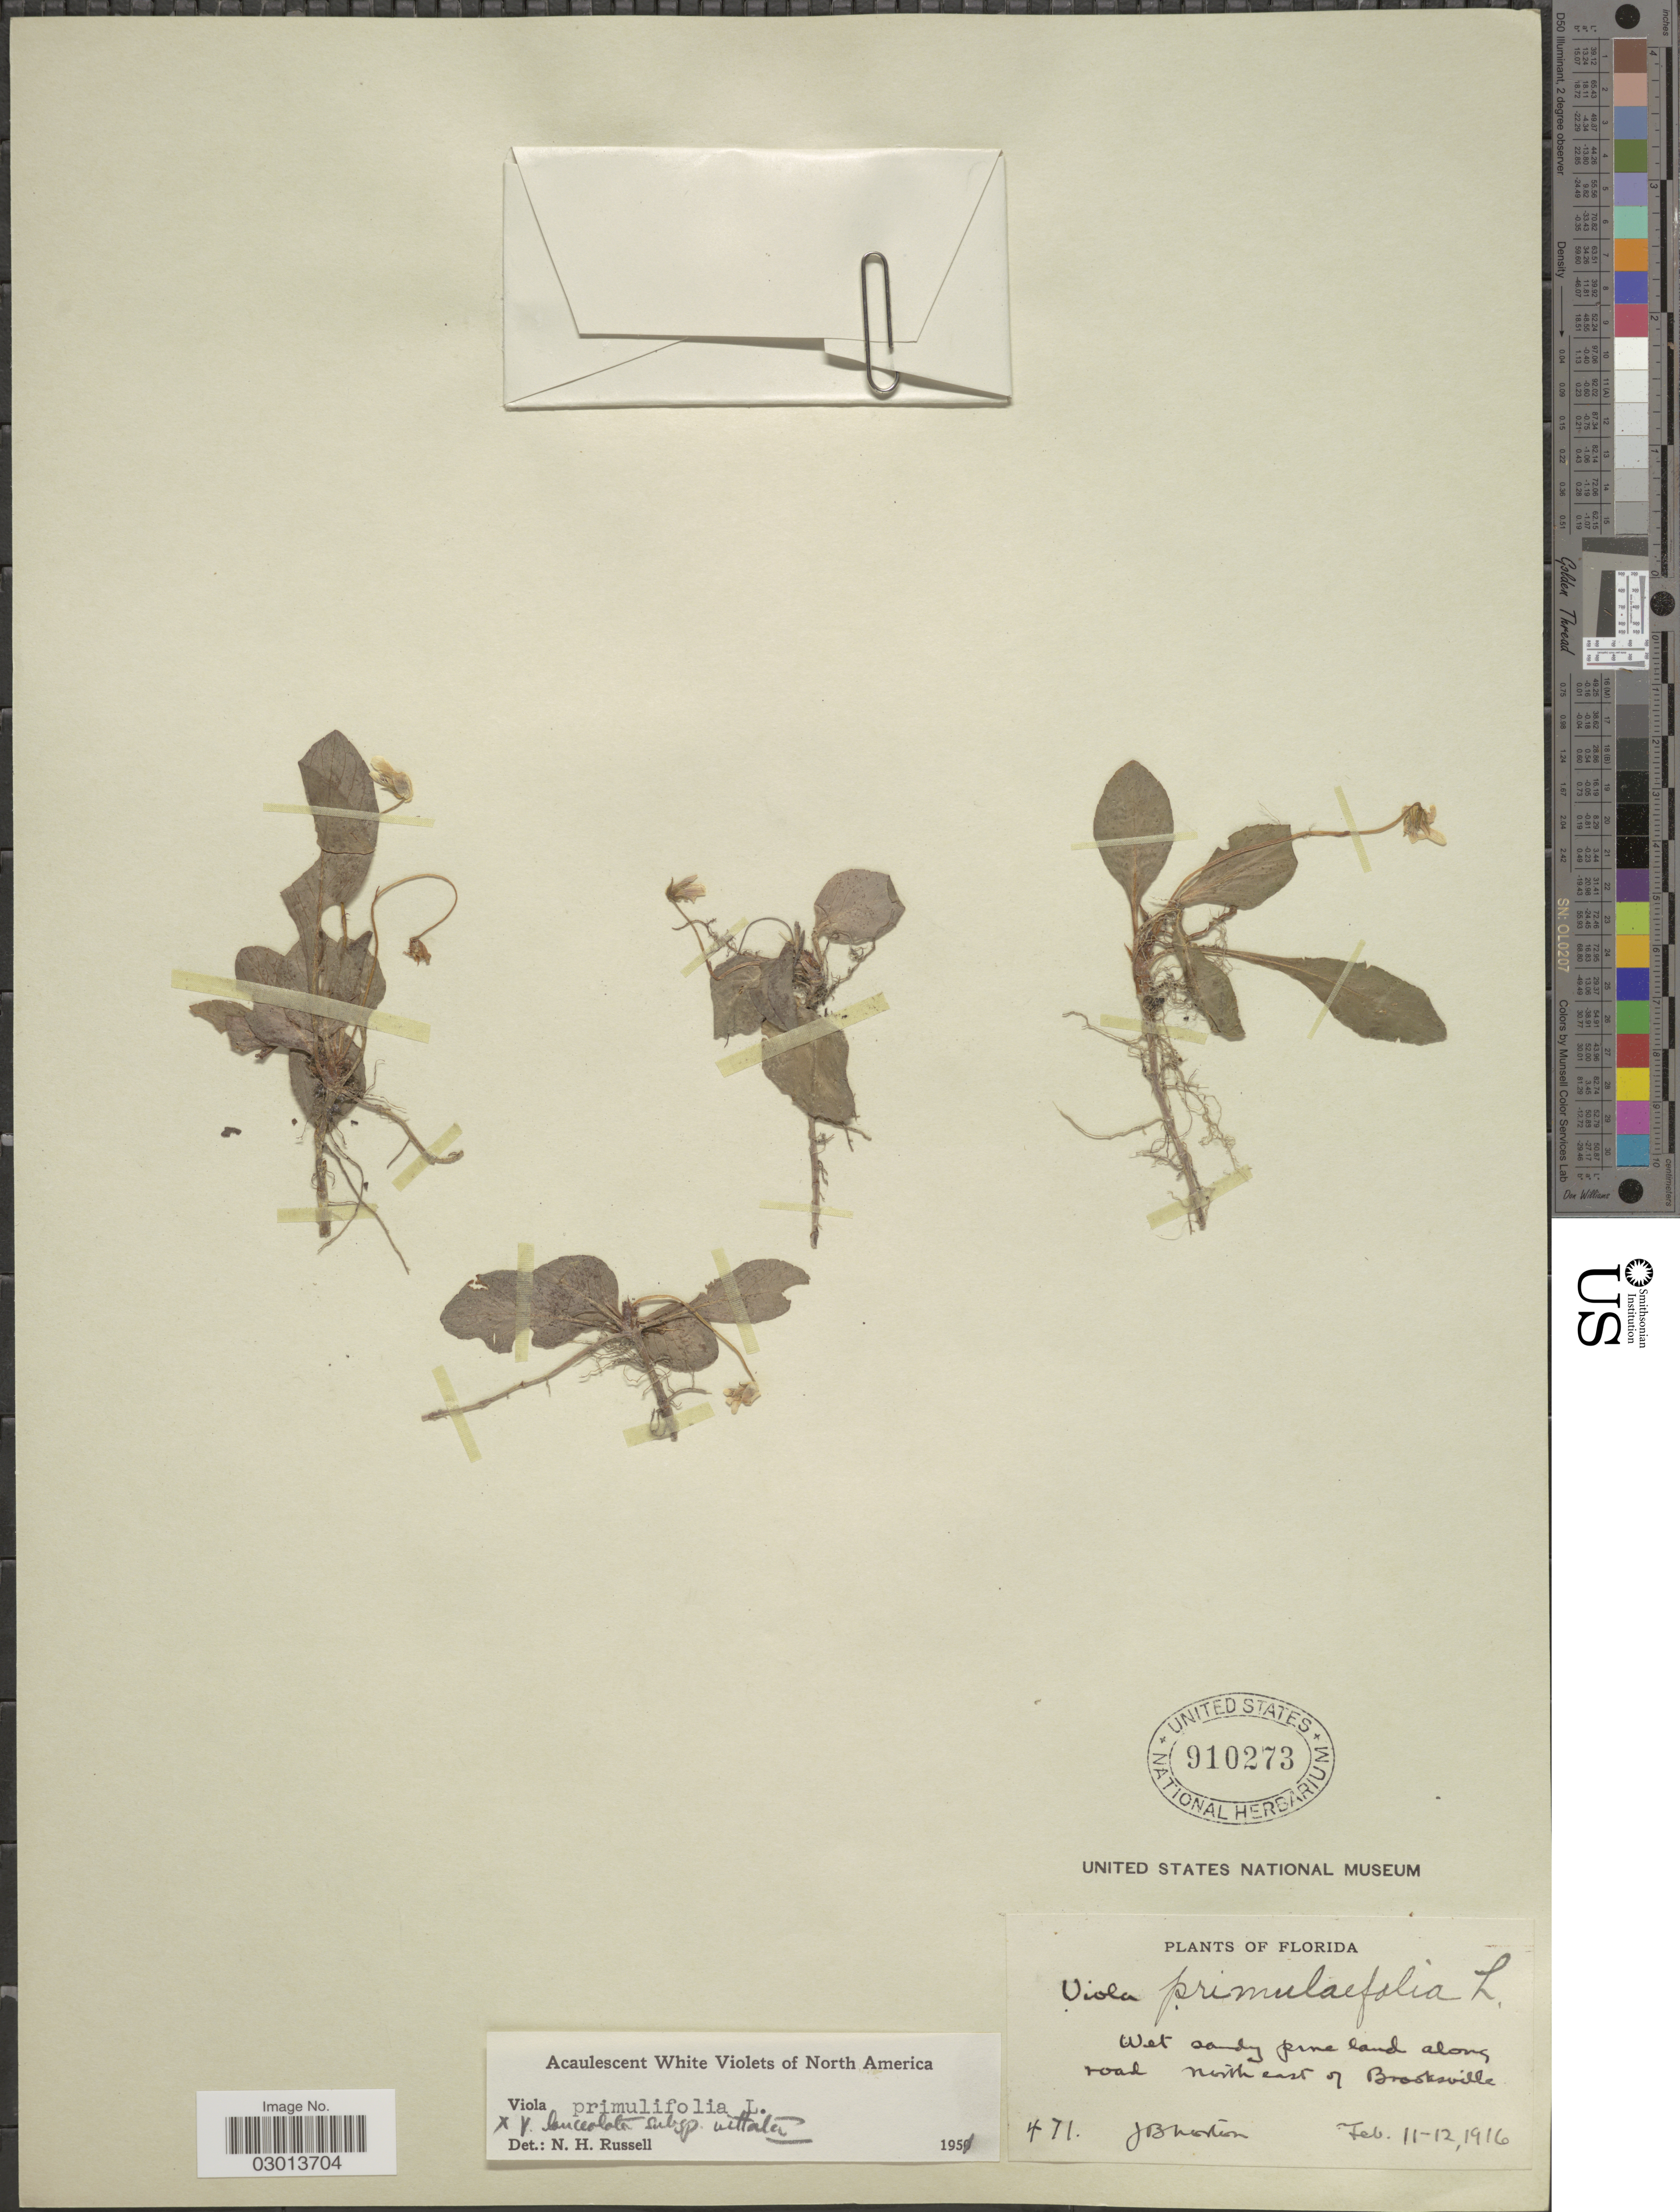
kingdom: Plantae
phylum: Tracheophyta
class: Magnoliopsida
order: Malpighiales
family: Violaceae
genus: Viola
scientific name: Viola primulifolia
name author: L.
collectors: J. B. Norton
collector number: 471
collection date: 1916-02-11/1916-02-12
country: United States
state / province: Florida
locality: Along road northeast of Brooksville.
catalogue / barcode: US 910273